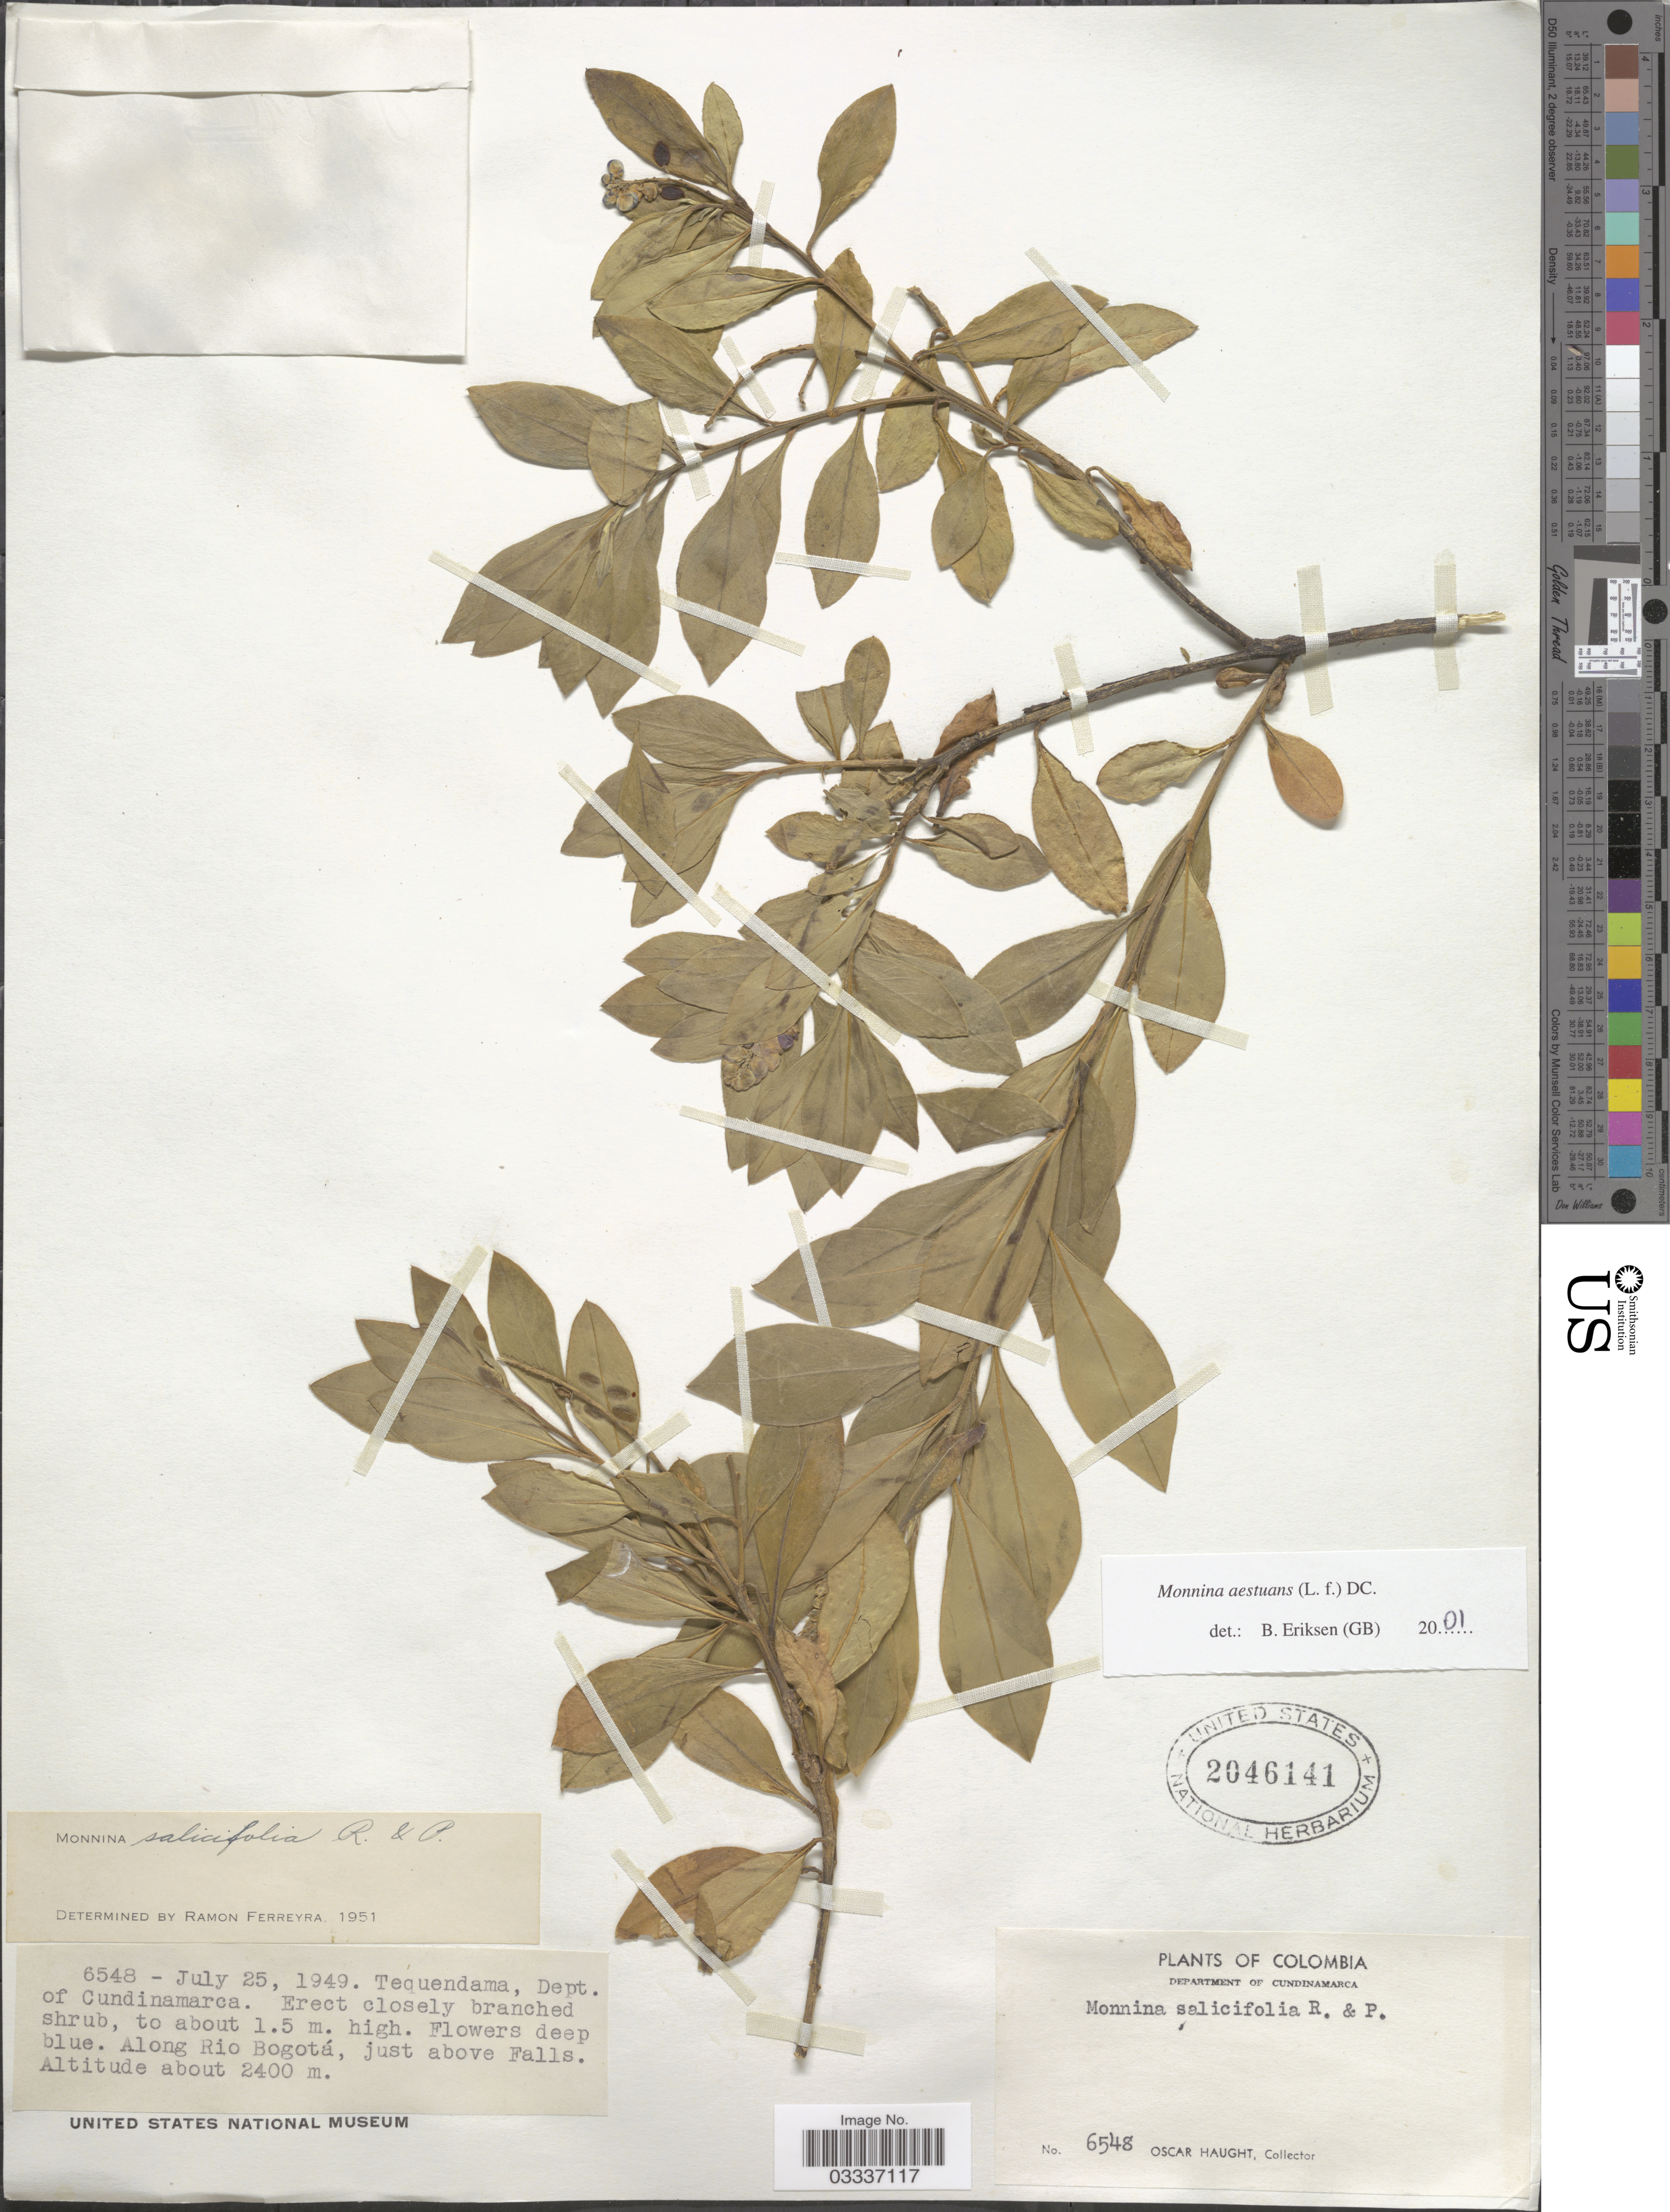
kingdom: Plantae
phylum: Tracheophyta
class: Magnoliopsida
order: Fabales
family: Polygalaceae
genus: Monnina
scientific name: Monnina aestuans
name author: (L. f.) DC.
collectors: O. Haught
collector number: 6548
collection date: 1949-07-25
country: Colombia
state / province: Cundinamarca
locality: Department of Cundinamarca. Tequendama. Along Rio Bogotá, just above falls.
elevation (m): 2400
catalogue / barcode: US 2046141